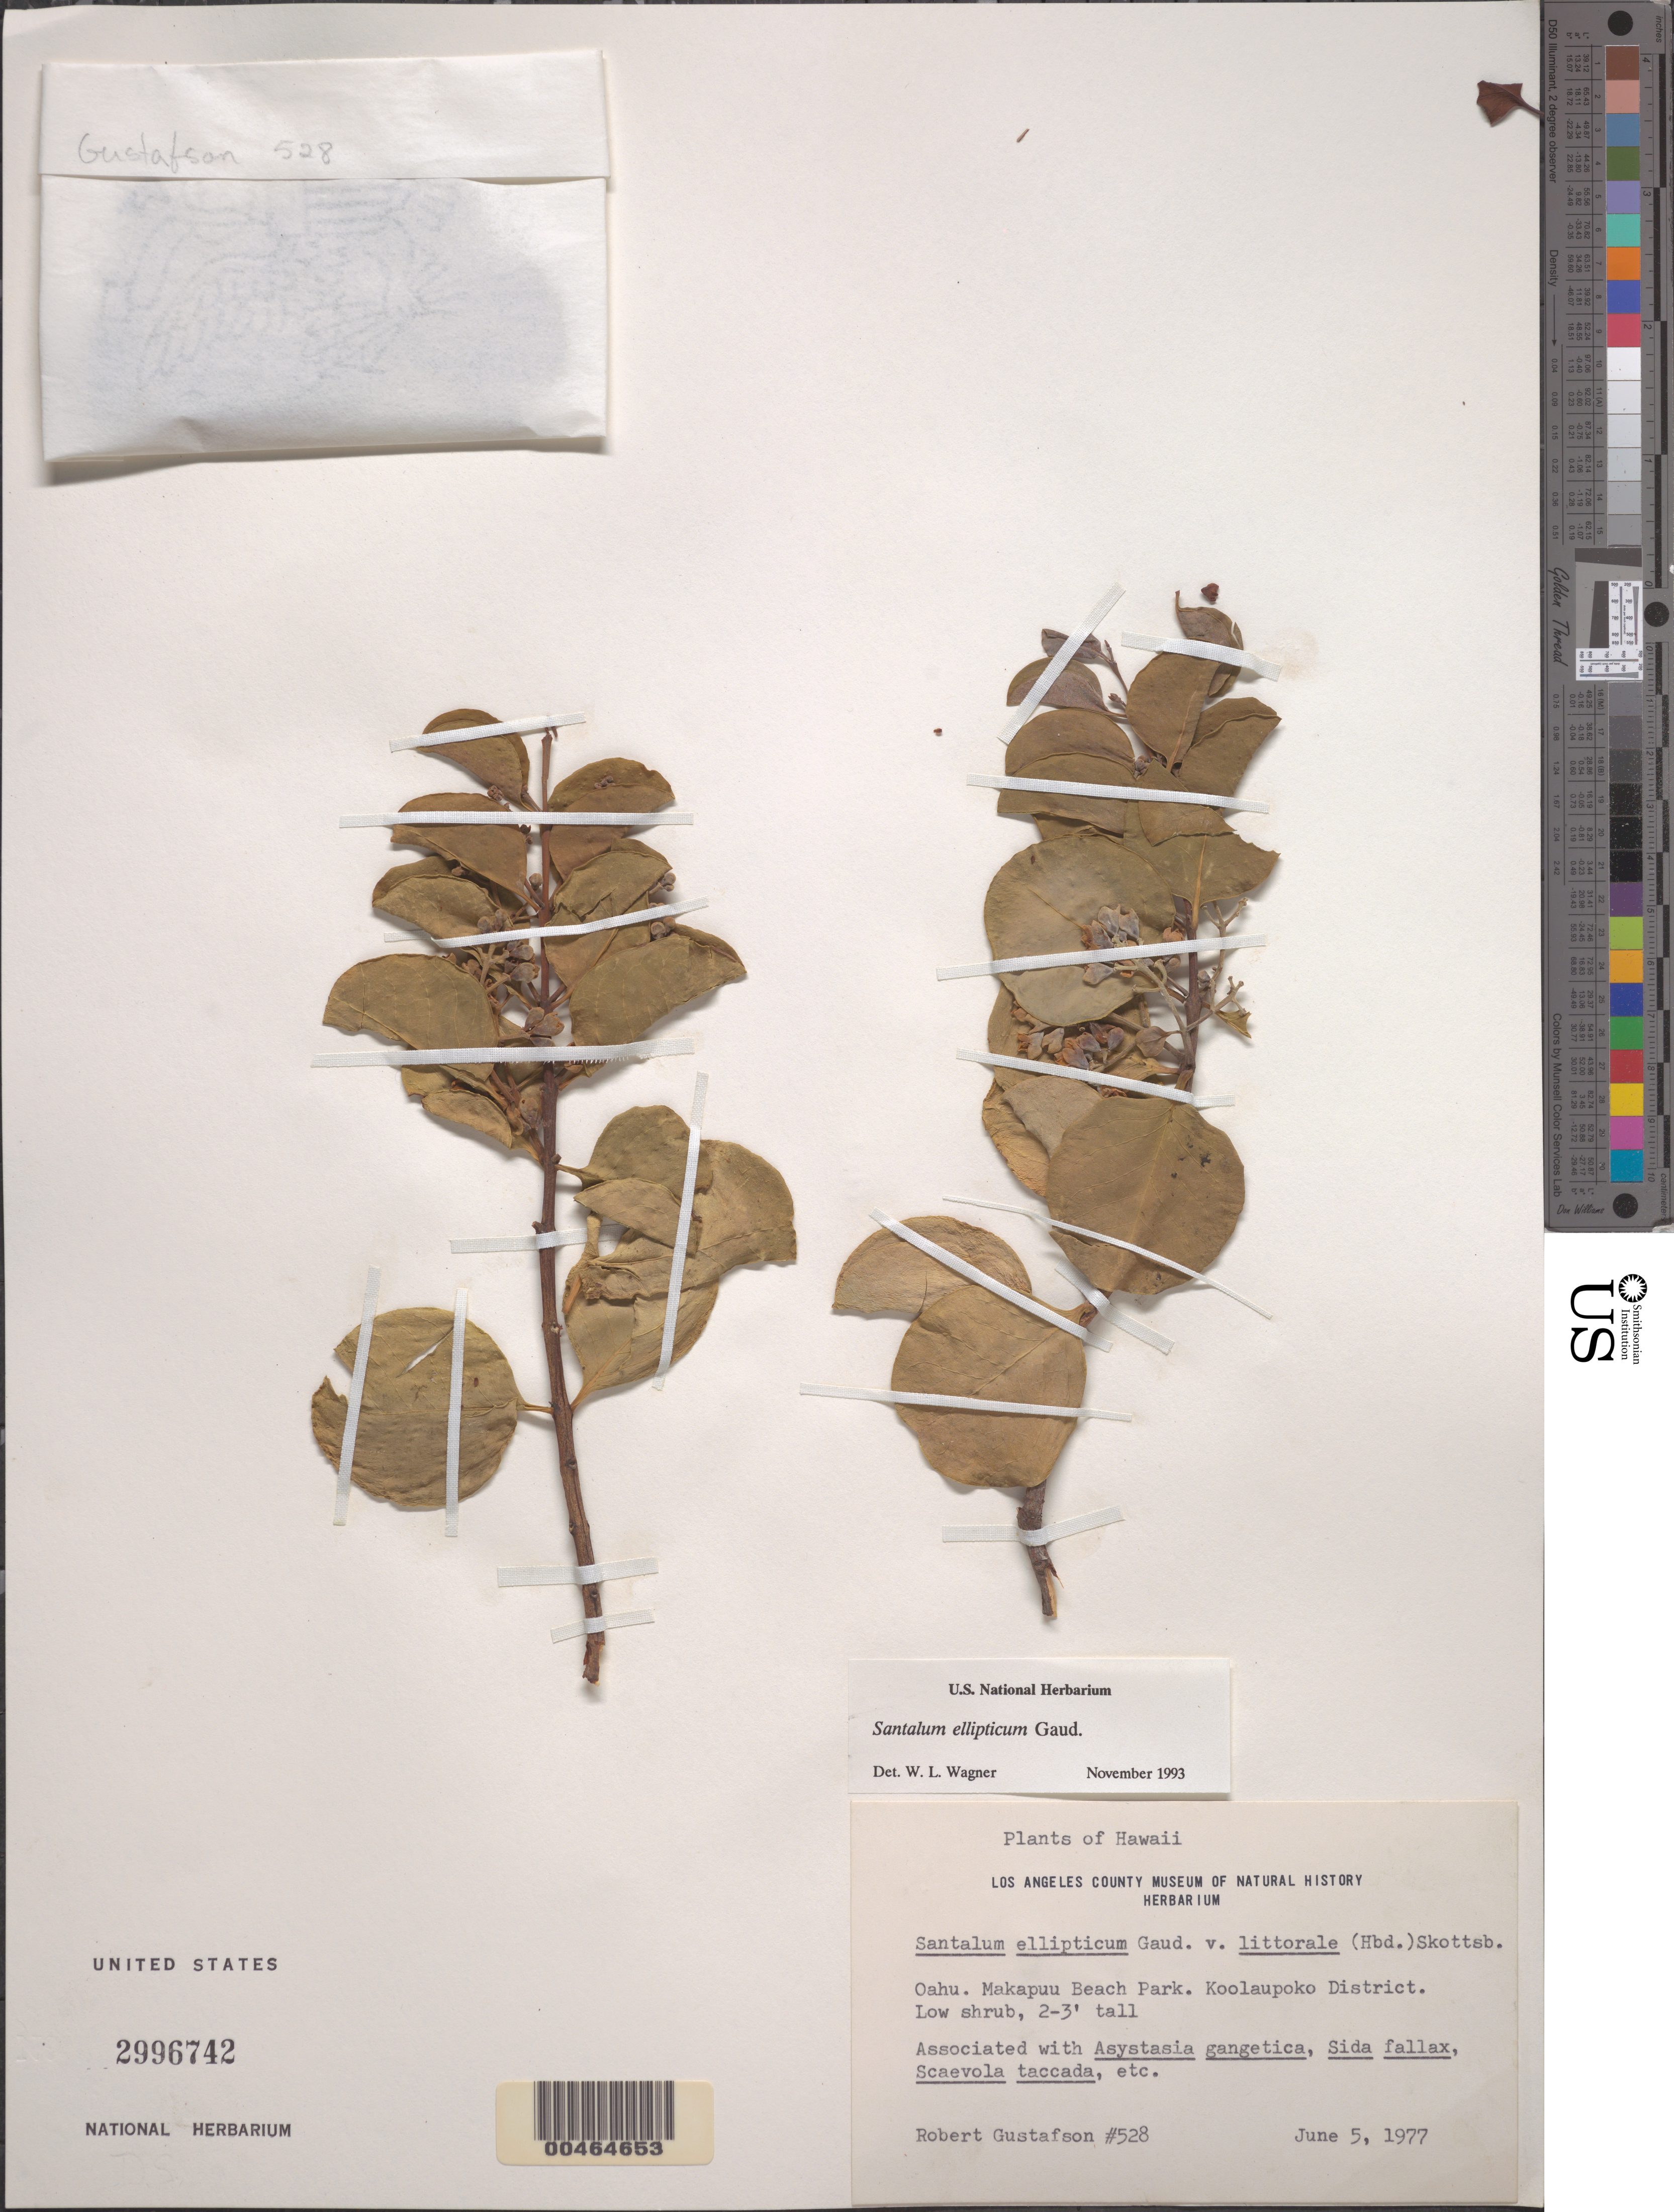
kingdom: Plantae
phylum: Tracheophyta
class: Magnoliopsida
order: Santalales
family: Santalaceae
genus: Santalum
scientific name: Santalum ellipticum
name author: Gaudich.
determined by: Wagner, W. L., (BOT), Smithsonian Institution - National Museum of Natural History (UNITED STATES)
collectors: R. Gustafson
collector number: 528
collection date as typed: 5 Jun 1977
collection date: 1977-06-05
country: United States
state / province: Hawaii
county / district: Honolulu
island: Oahu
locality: Makapuu Beach Park, Koolaupoko Dist.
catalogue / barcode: US 2996742